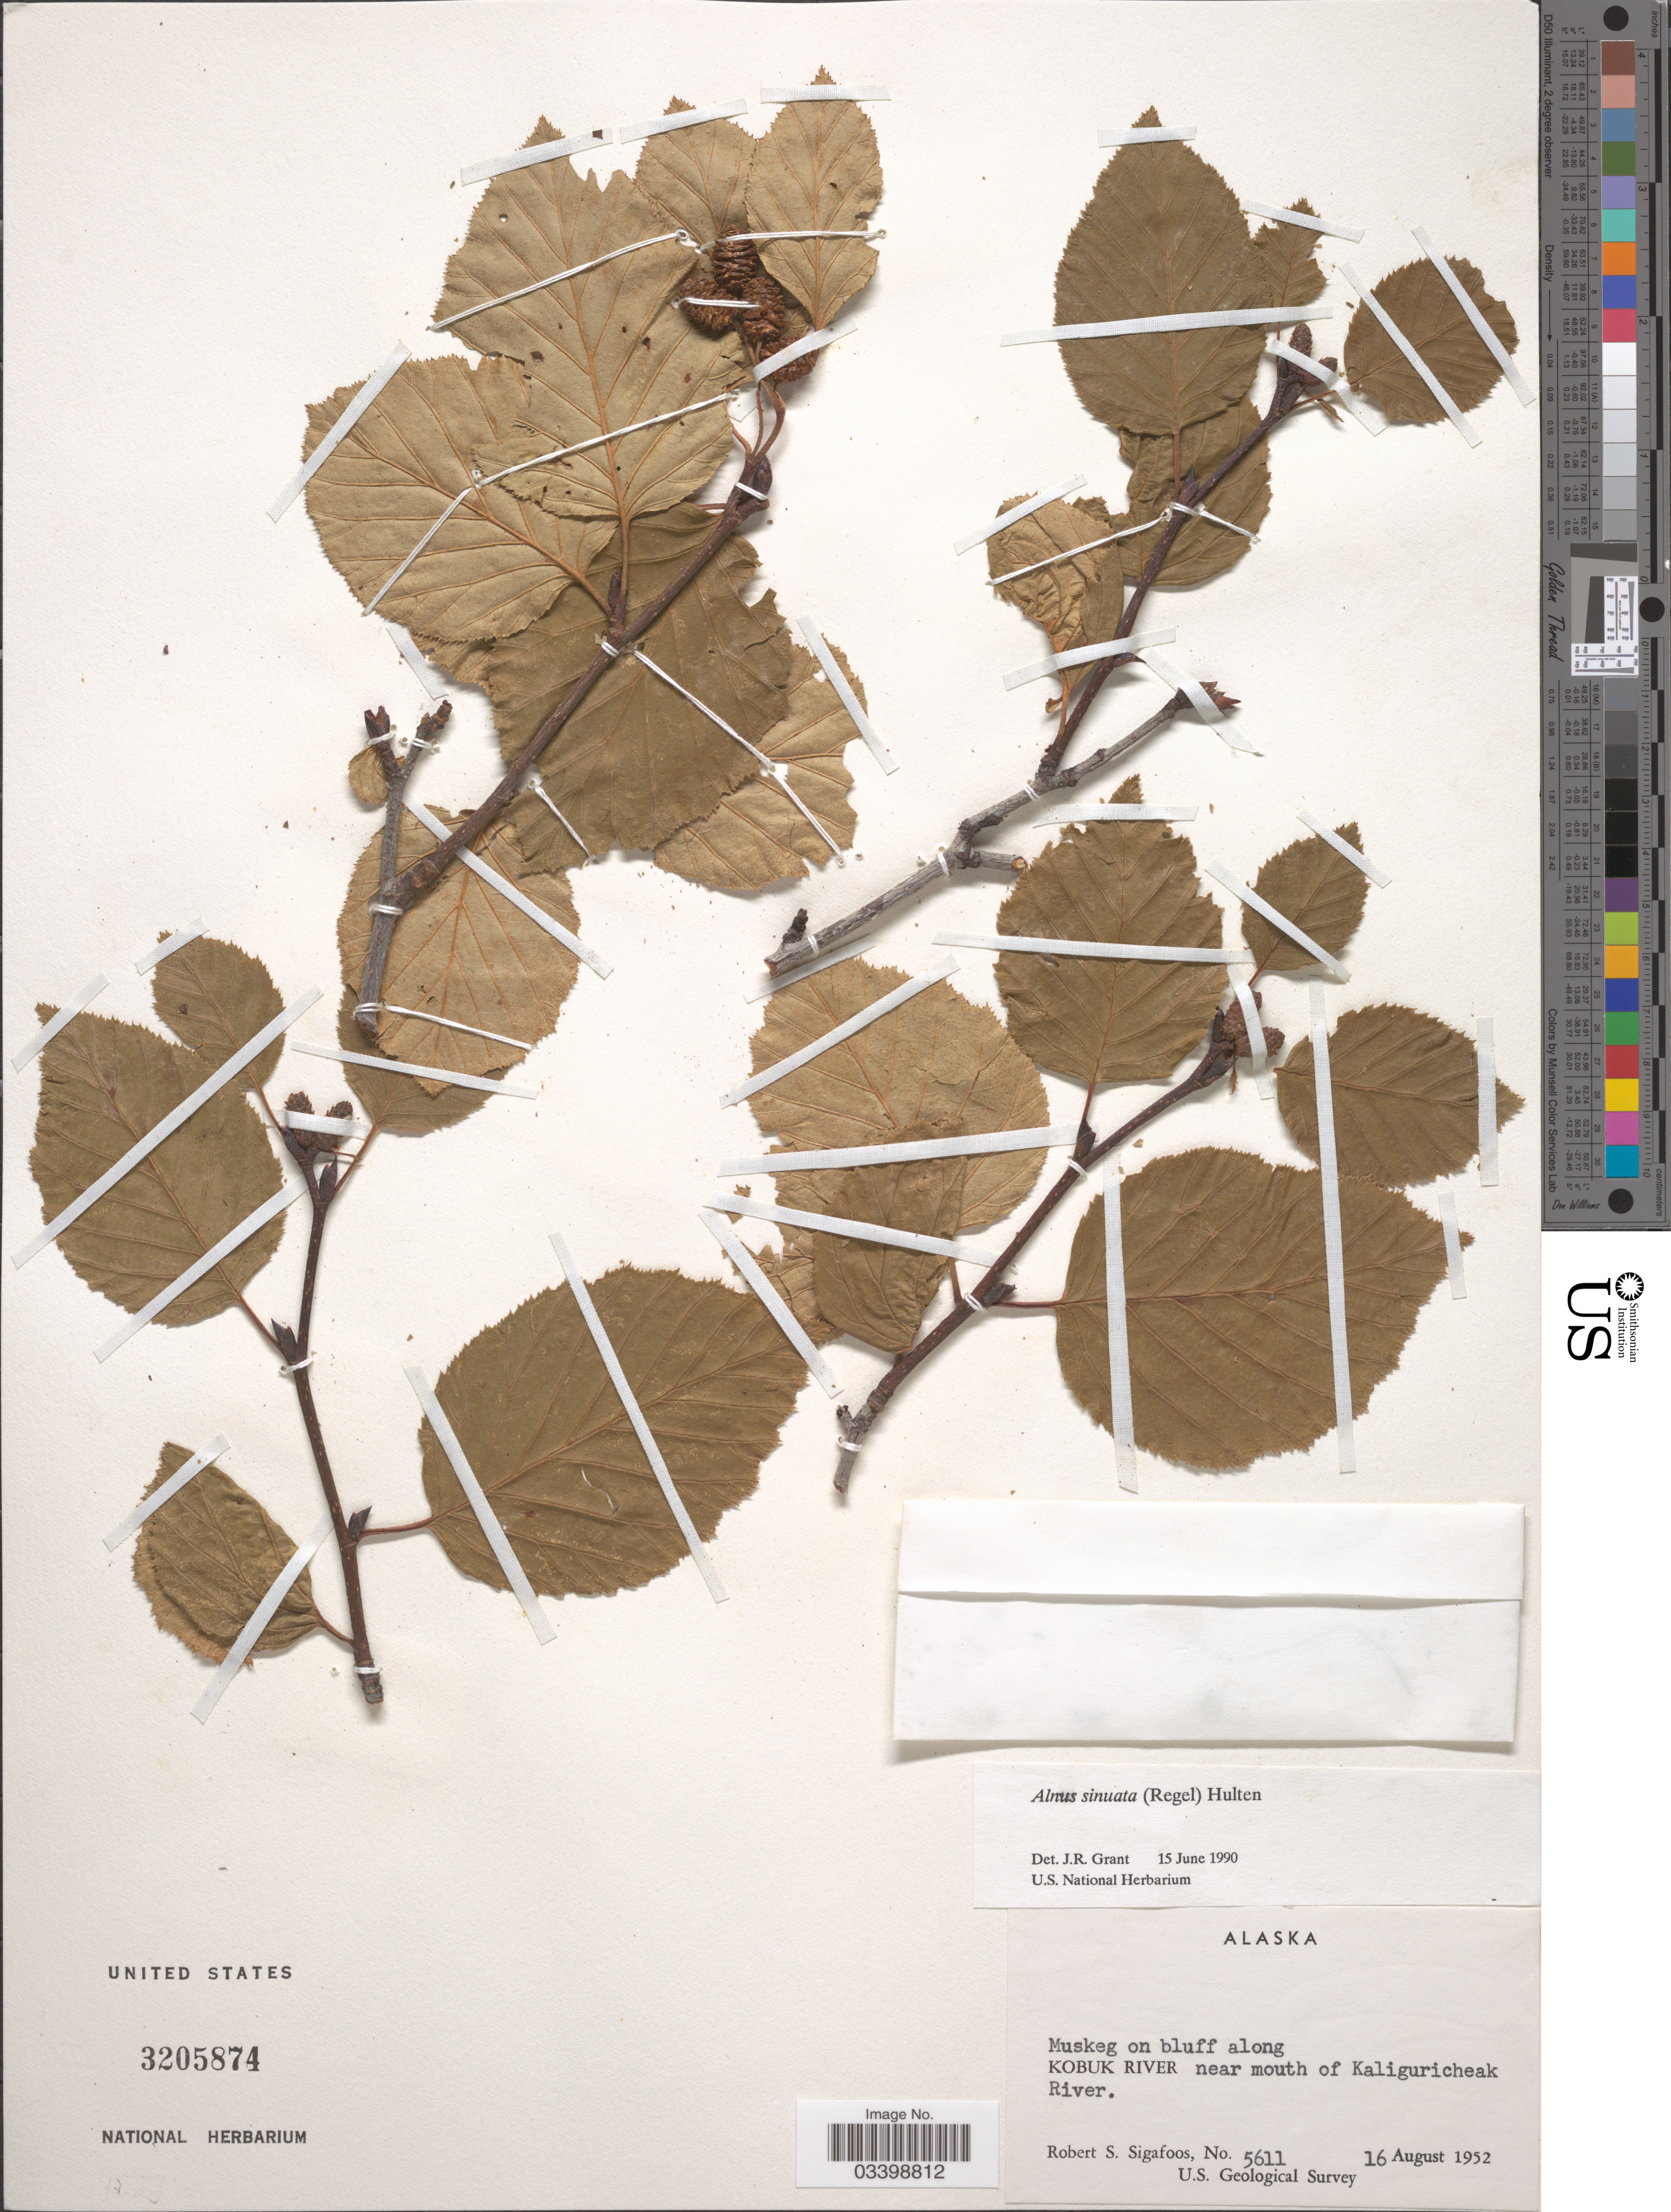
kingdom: Plantae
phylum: Tracheophyta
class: Magnoliopsida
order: Fagales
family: Betulaceae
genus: Alnus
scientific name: Alnus viridis subsp. sinuata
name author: Regel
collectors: R. Sigafoos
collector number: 5611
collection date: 1952-08-16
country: United States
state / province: Alaska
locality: Kobuk River near mouth of Kaliguricheak River.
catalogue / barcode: US 3205874